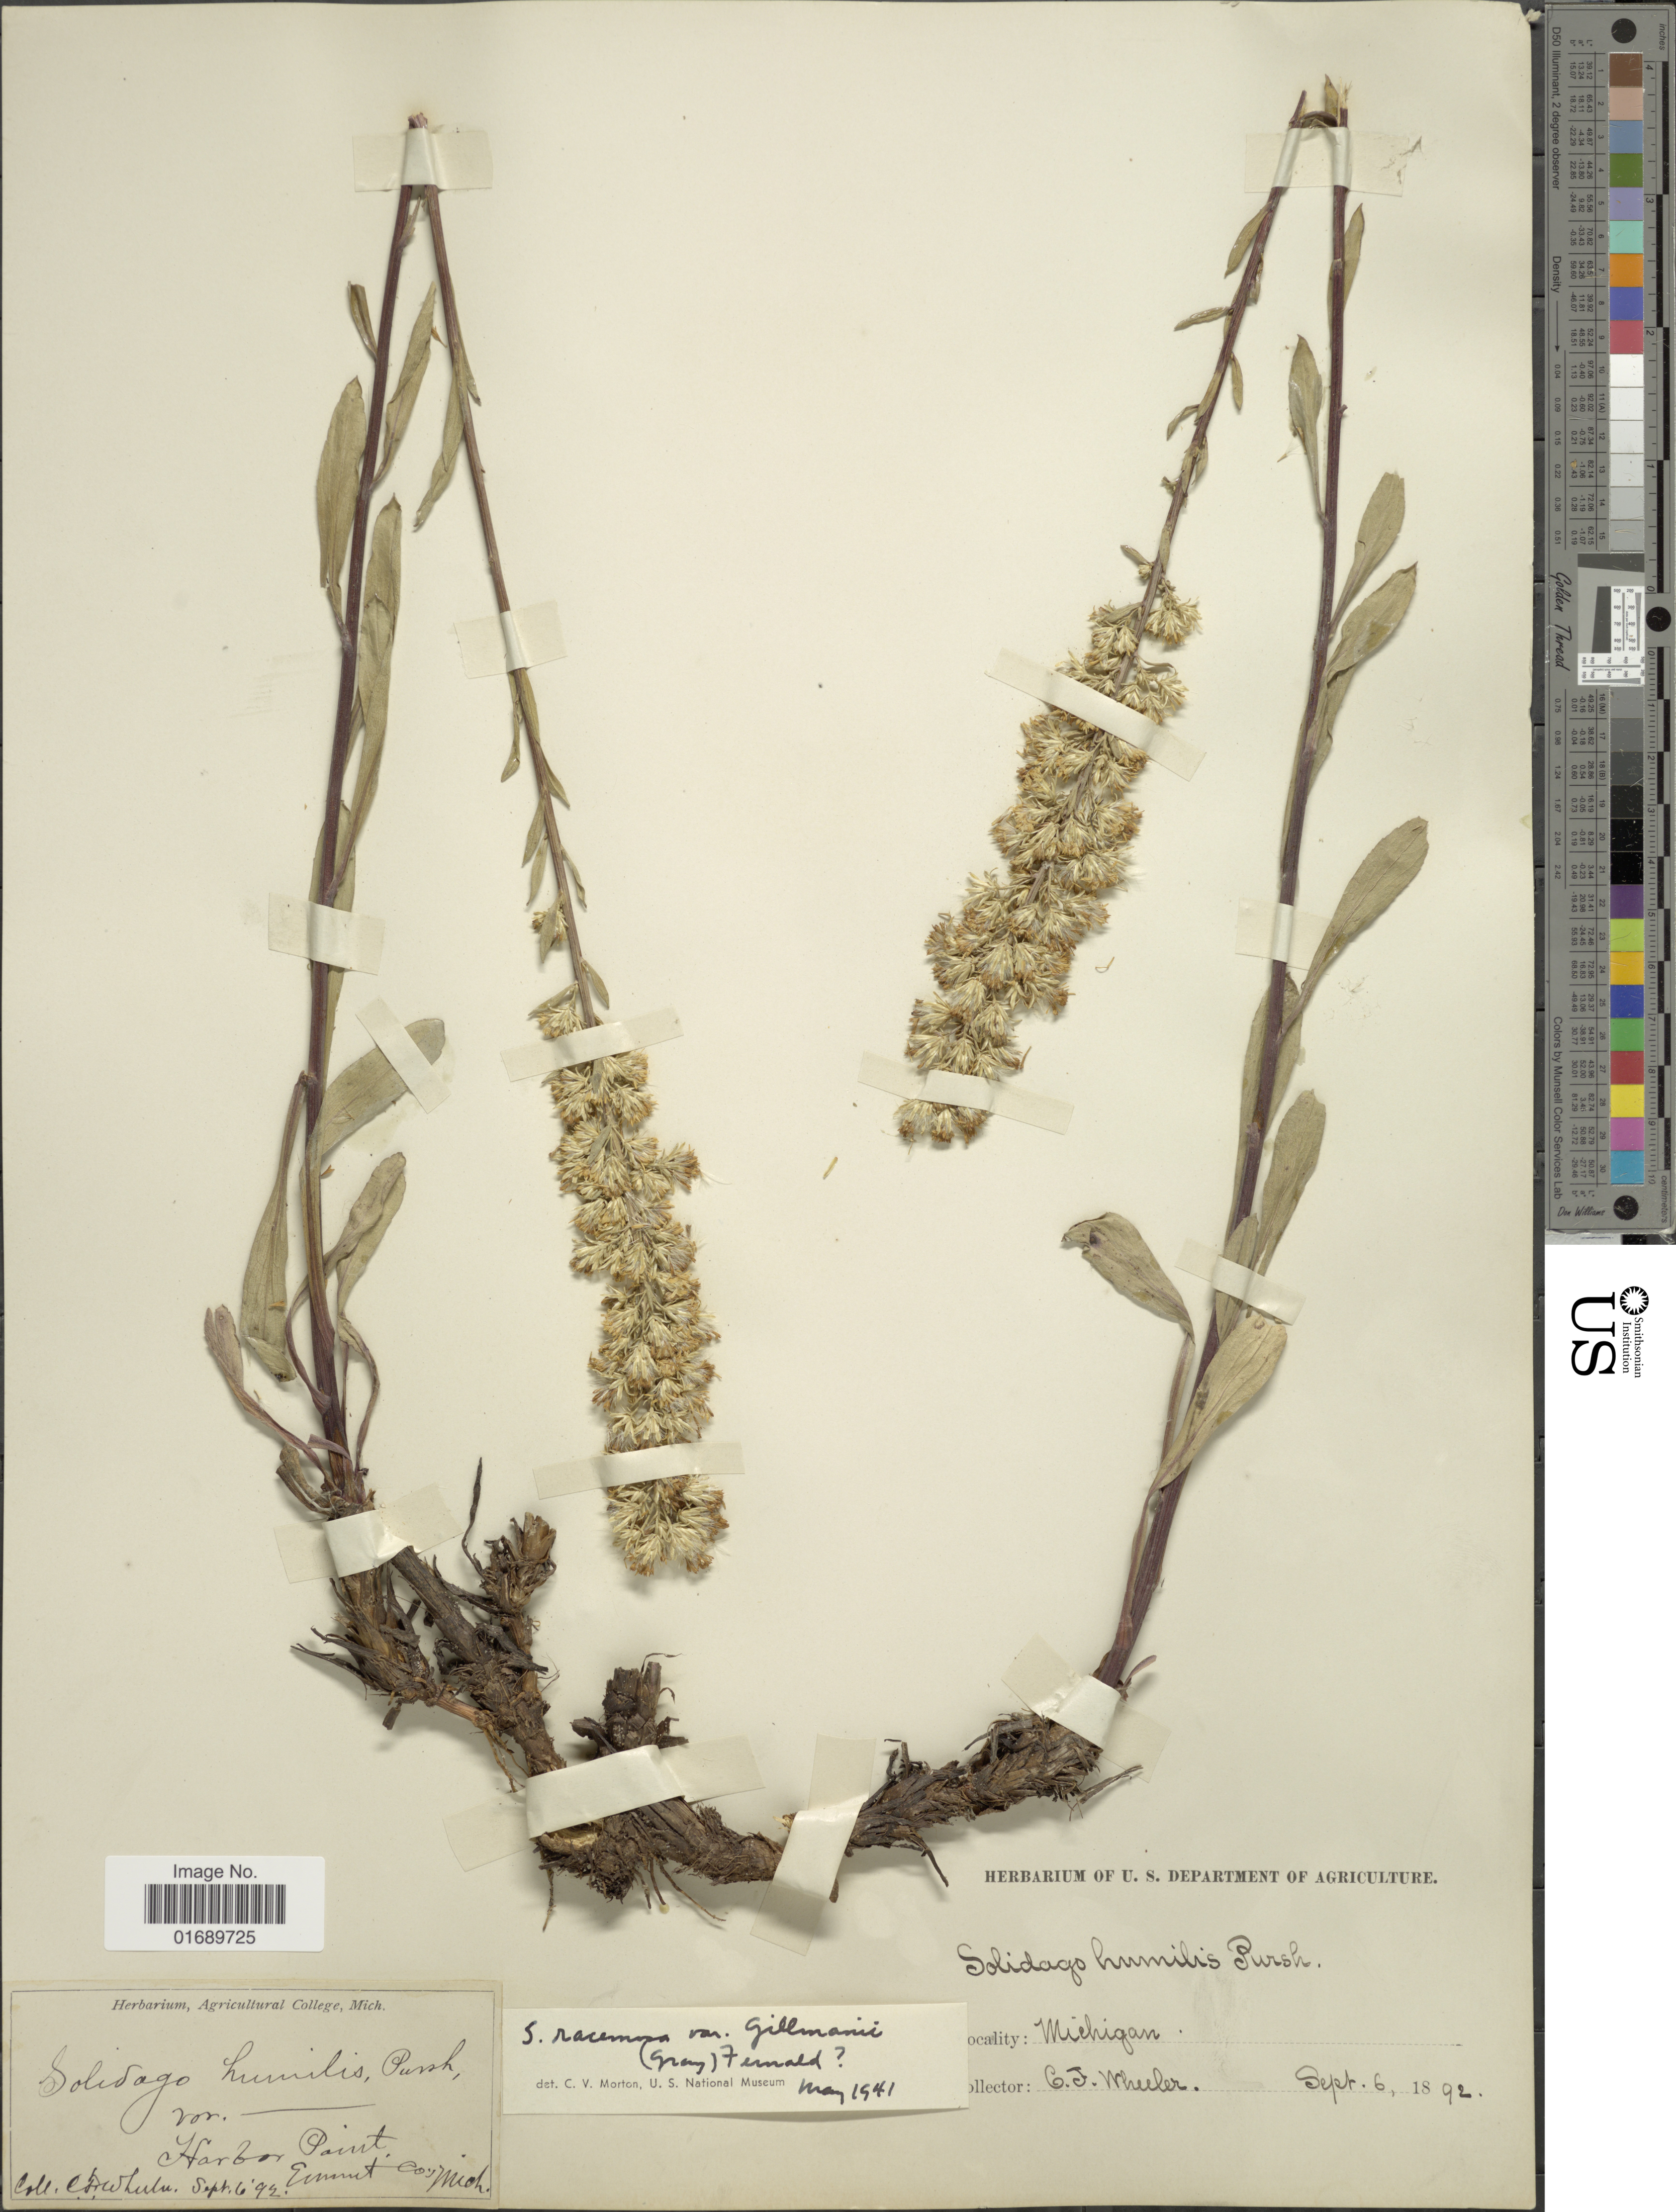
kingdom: Plantae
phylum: Tracheophyta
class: Magnoliopsida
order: Asterales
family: Asteraceae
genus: Solidago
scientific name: Solidago racemosa var. gillmanii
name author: (A. Gray) Fernald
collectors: C. Wheeler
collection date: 1892-09-06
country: United States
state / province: Michigan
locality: Harbor Point